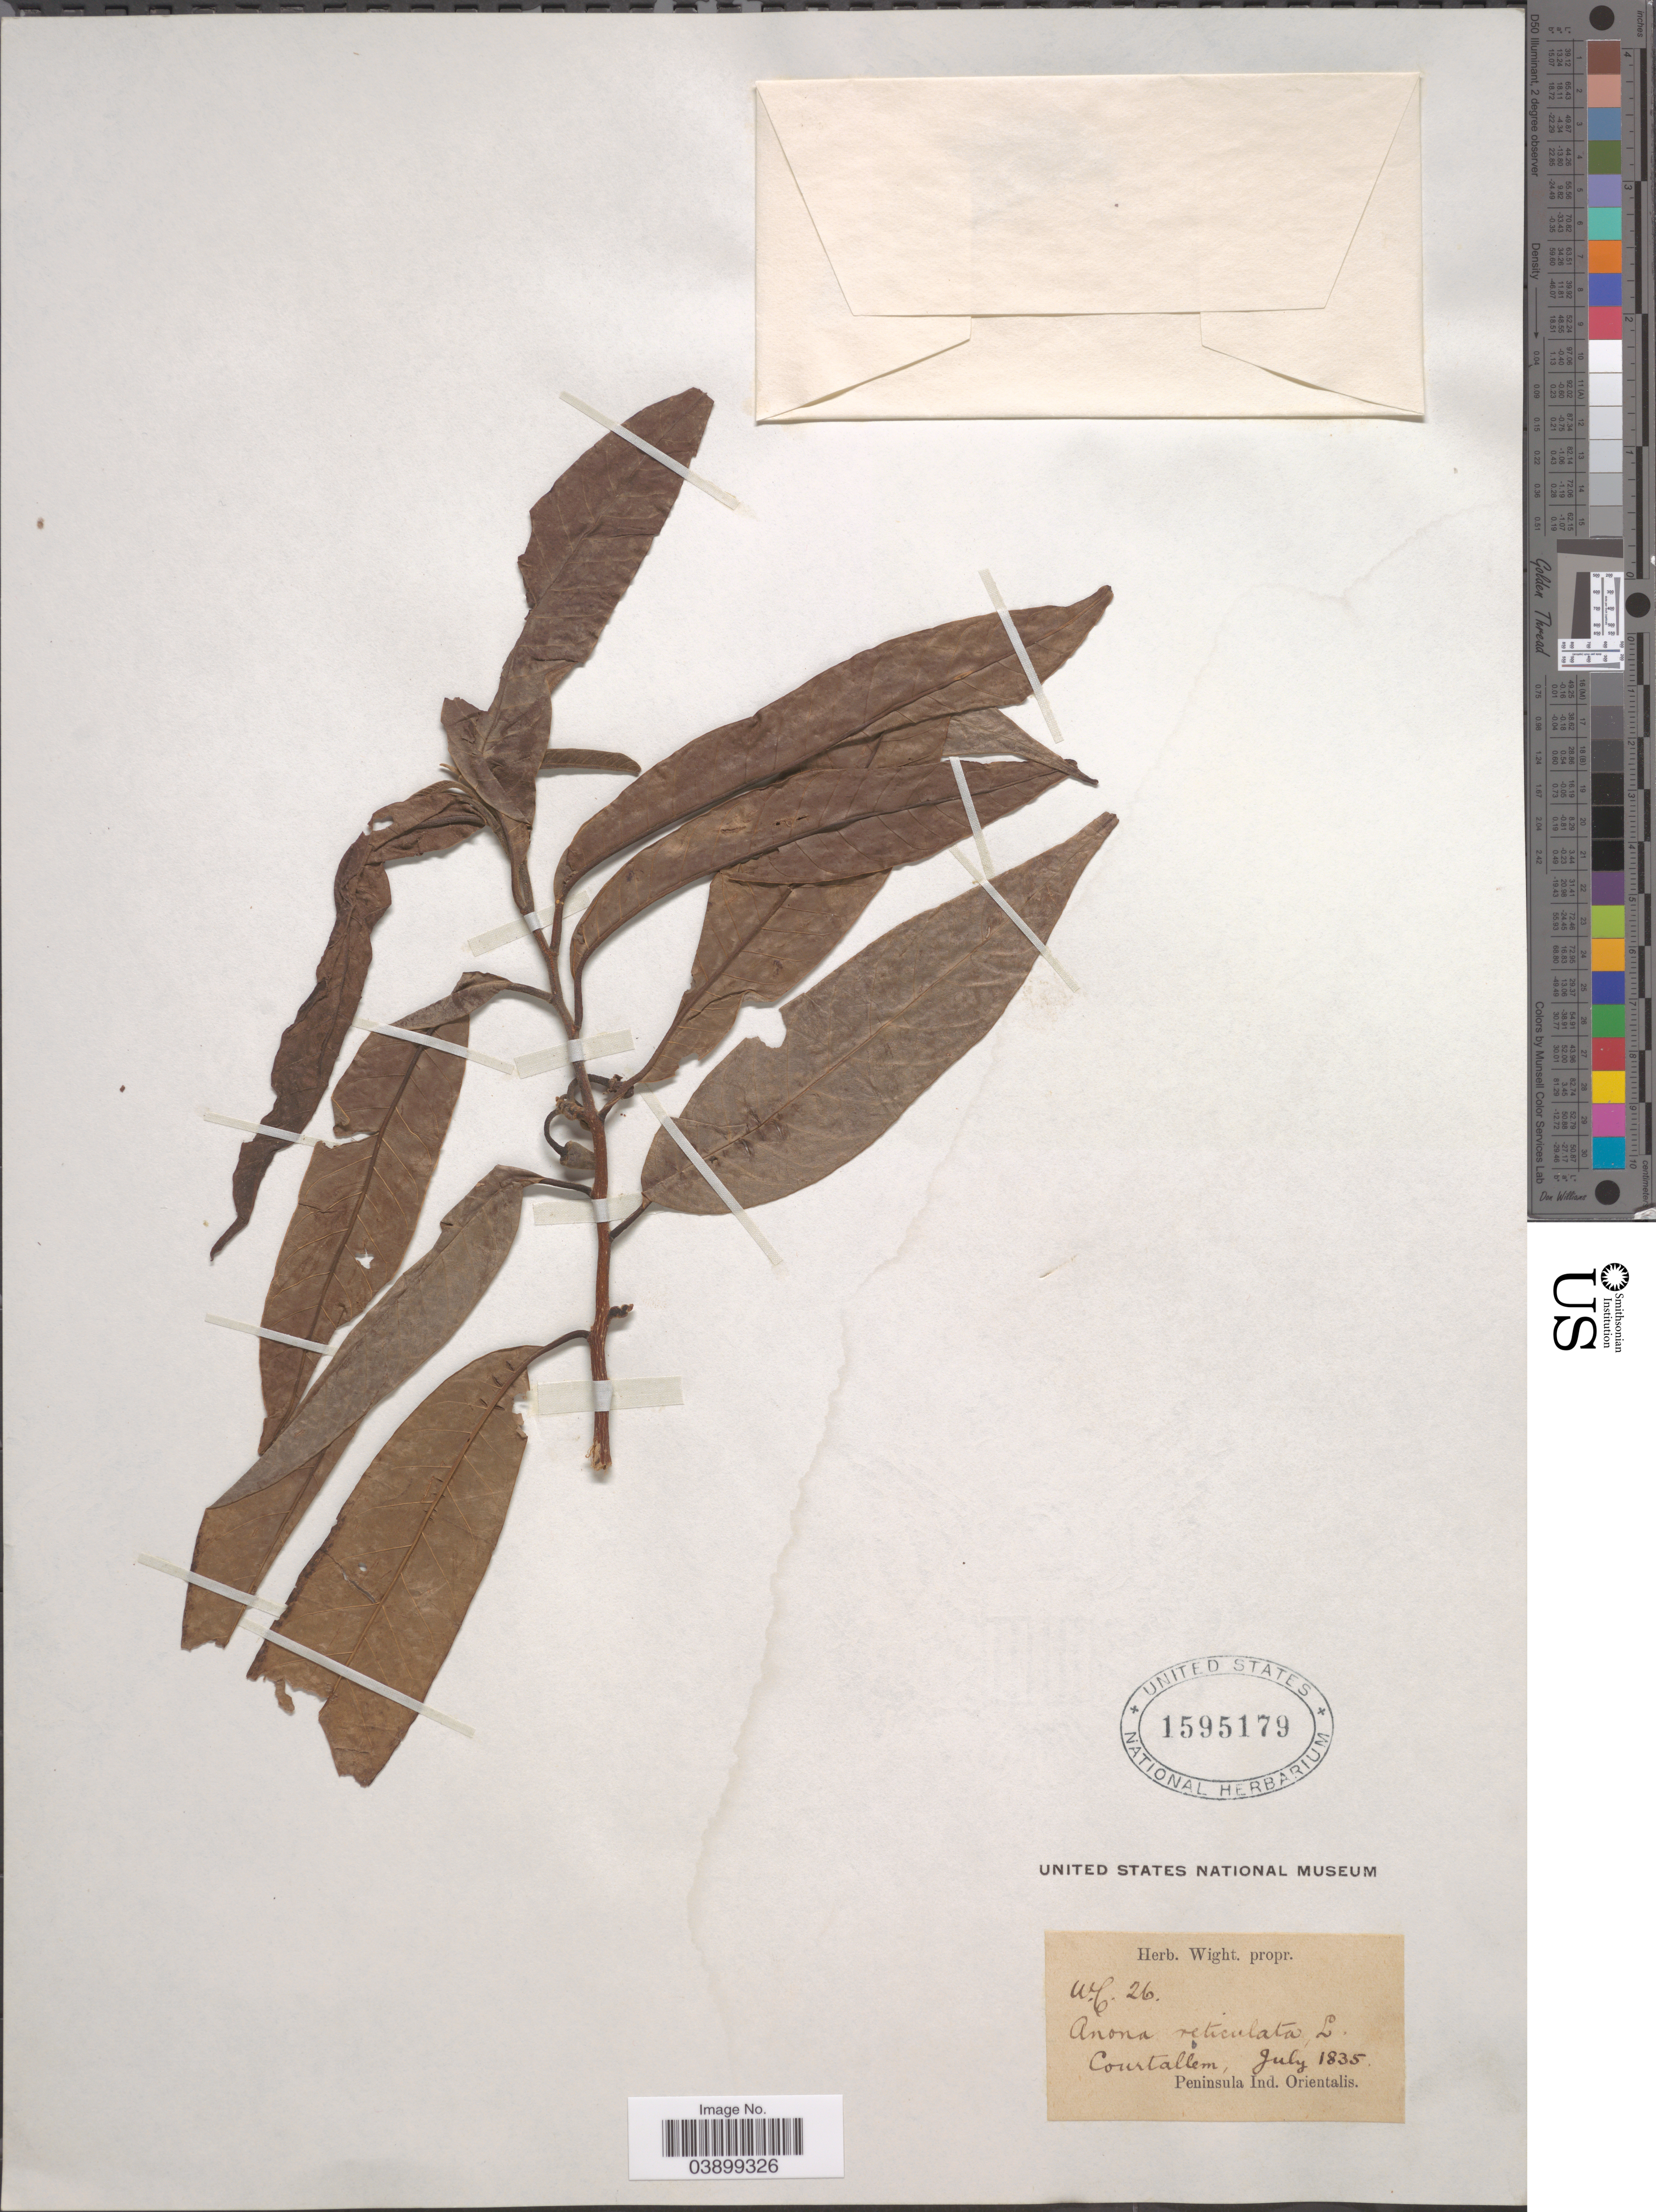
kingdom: Plantae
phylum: Tracheophyta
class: Magnoliopsida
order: Magnoliales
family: Annonaceae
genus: Annona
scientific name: Annona reticulata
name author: L.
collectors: ex Herb. Wight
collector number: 26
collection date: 1835-07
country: India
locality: Courtallem. Peninsula Ind. Orientalis.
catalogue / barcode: US 1595179